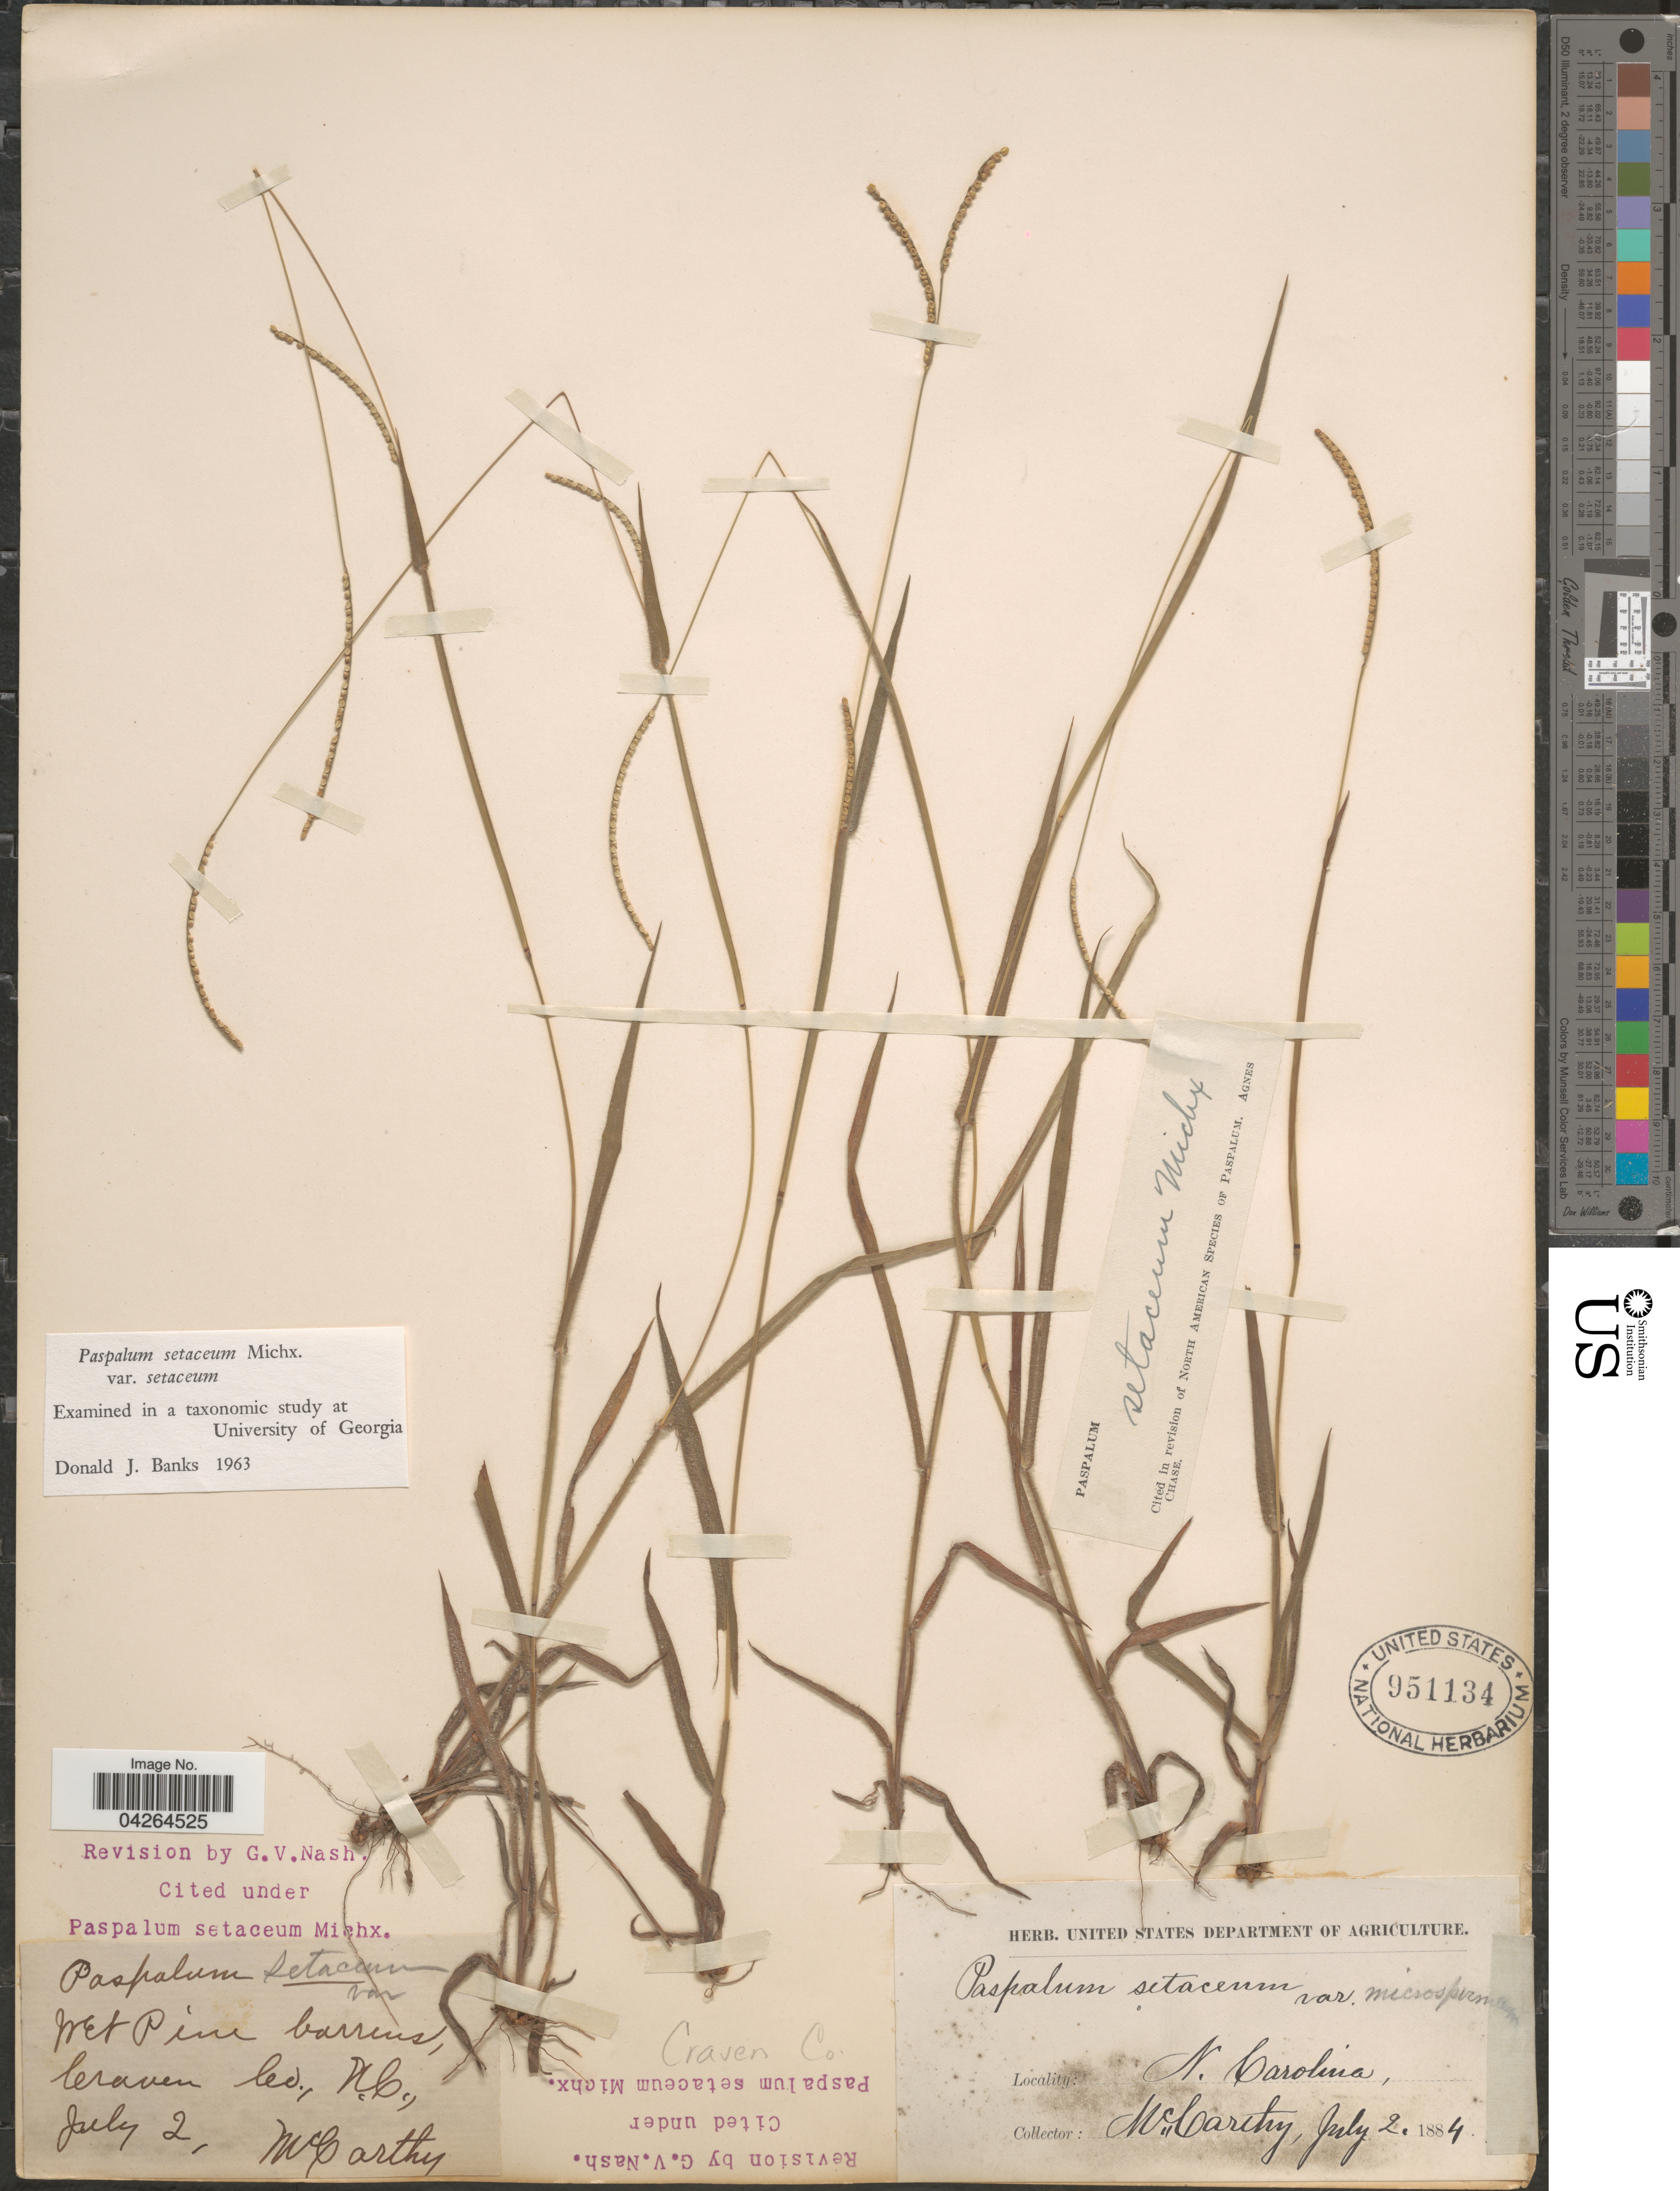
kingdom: Plantae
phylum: Tracheophyta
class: Liliopsida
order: Poales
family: Poaceae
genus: Paspalum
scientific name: Paspalum setaceum var. setaceum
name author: Michx.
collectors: -- McCarthy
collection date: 1884-07-02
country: United States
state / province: North Carolina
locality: Wet Pine barrens, Craven Co.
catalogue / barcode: US 951134